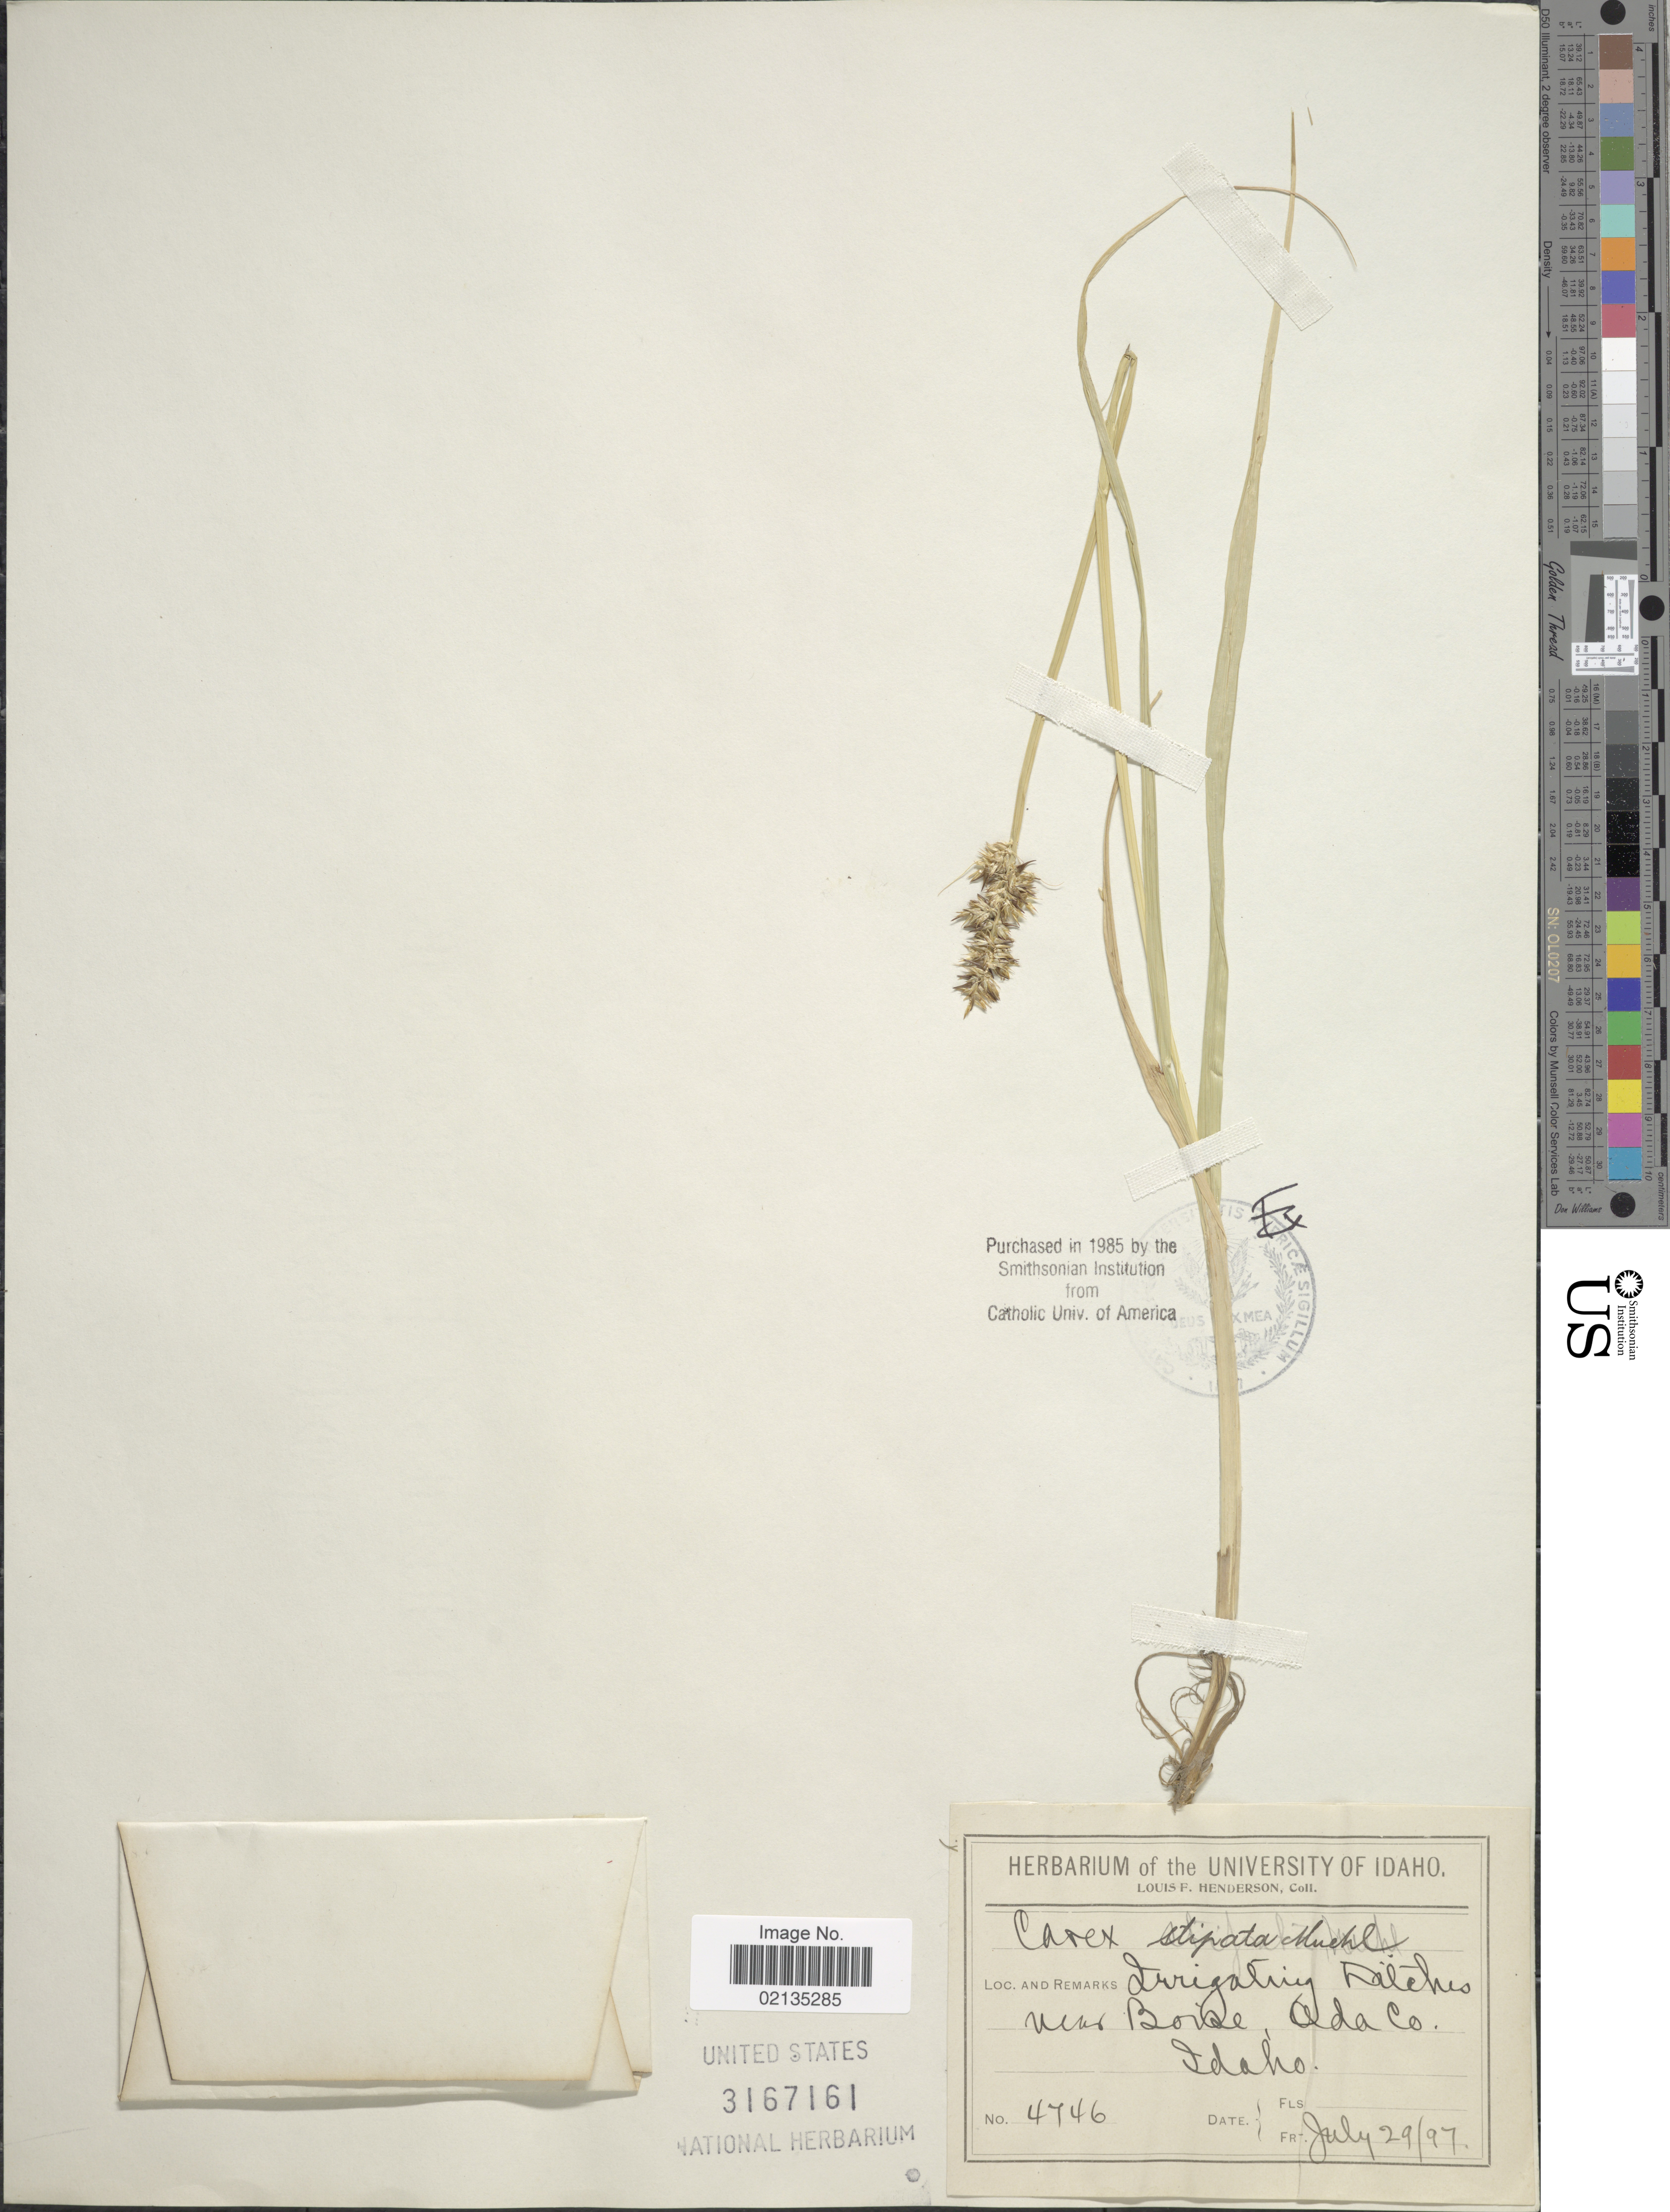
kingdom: Plantae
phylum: Tracheophyta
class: Liliopsida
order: Poales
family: Cyperaceae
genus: Carex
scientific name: Carex stipata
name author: Muhl. ex Willd.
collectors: L. Henderson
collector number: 4746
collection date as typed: Transcribed d/m/y: 29/7/97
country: United States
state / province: Idaho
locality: Irrigating Ditches, near Boise, Ada Co.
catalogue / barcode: US 3167161